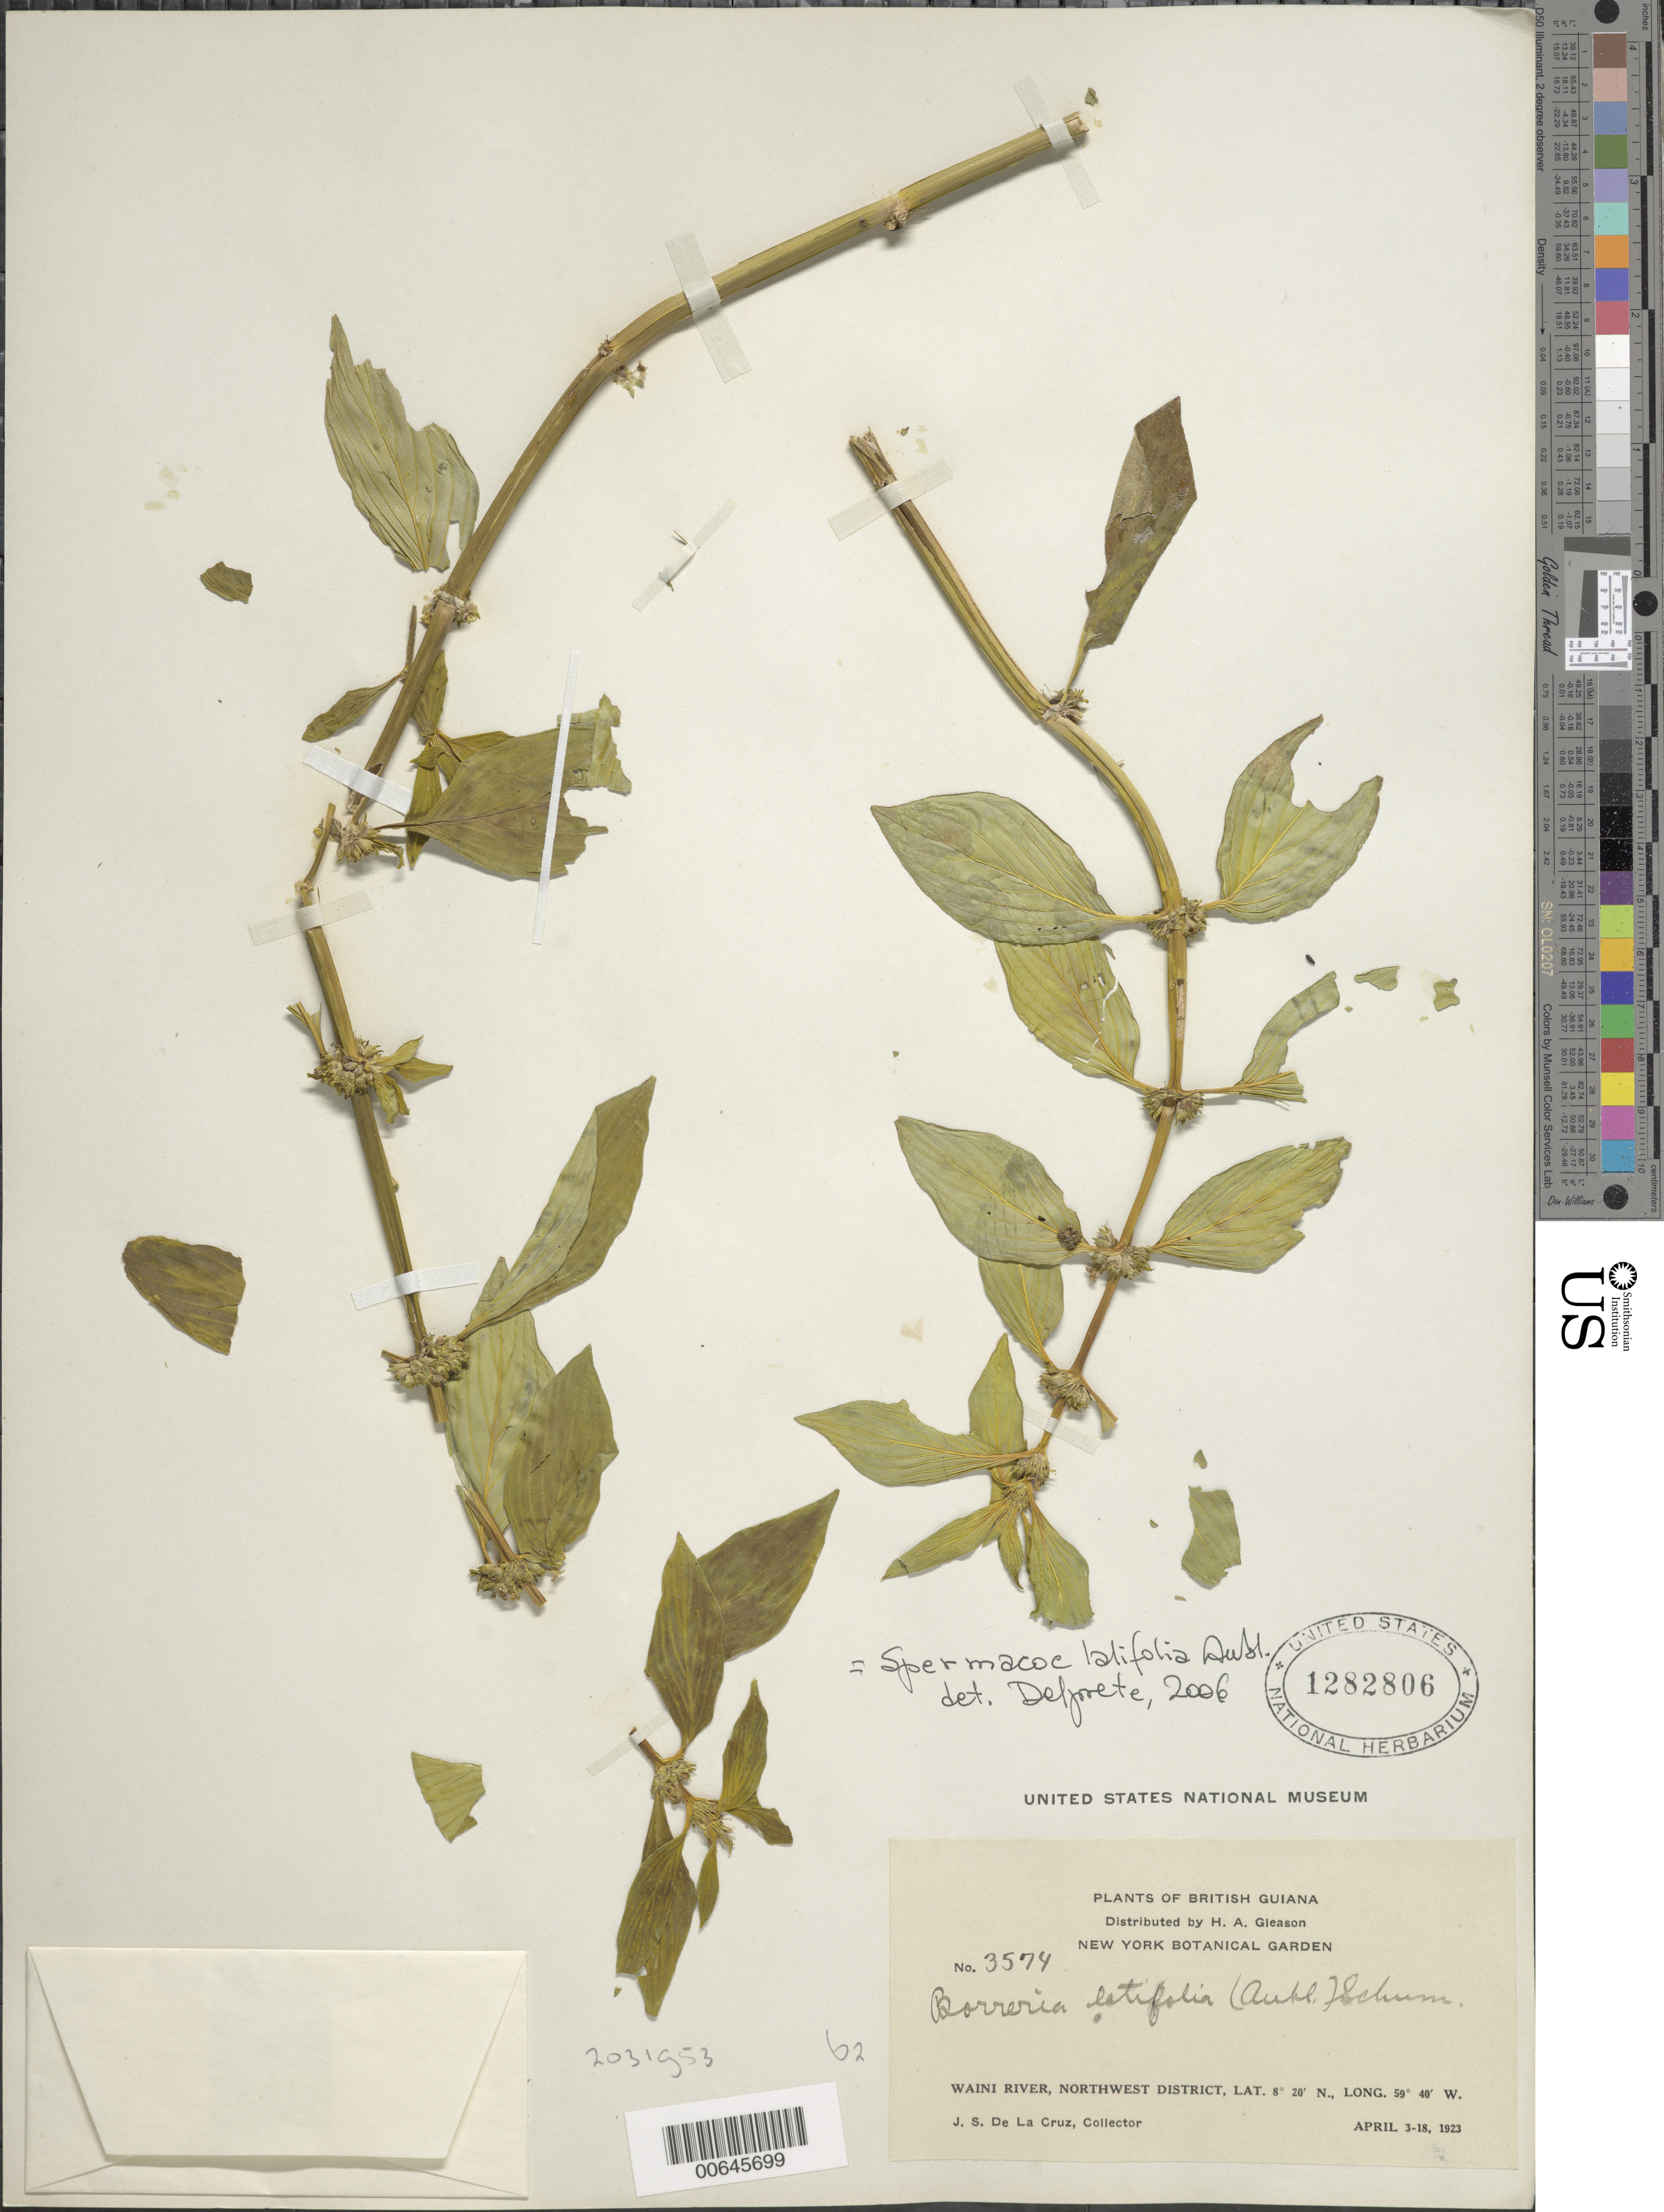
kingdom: Plantae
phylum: Tracheophyta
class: Magnoliopsida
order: Gentianales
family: Rubiaceae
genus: Spermacoce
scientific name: Spermacoce latifolia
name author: Aubl.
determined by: Delprete, P. G., Herb. de Guyane Cay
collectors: J. S. de la Cruz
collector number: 3574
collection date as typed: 3-Apr-23 to 18-Apr-23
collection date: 1923-04-03/1923-04-18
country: Guyana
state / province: Barima-Waini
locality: Waini R., NW District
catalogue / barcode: US 1282806